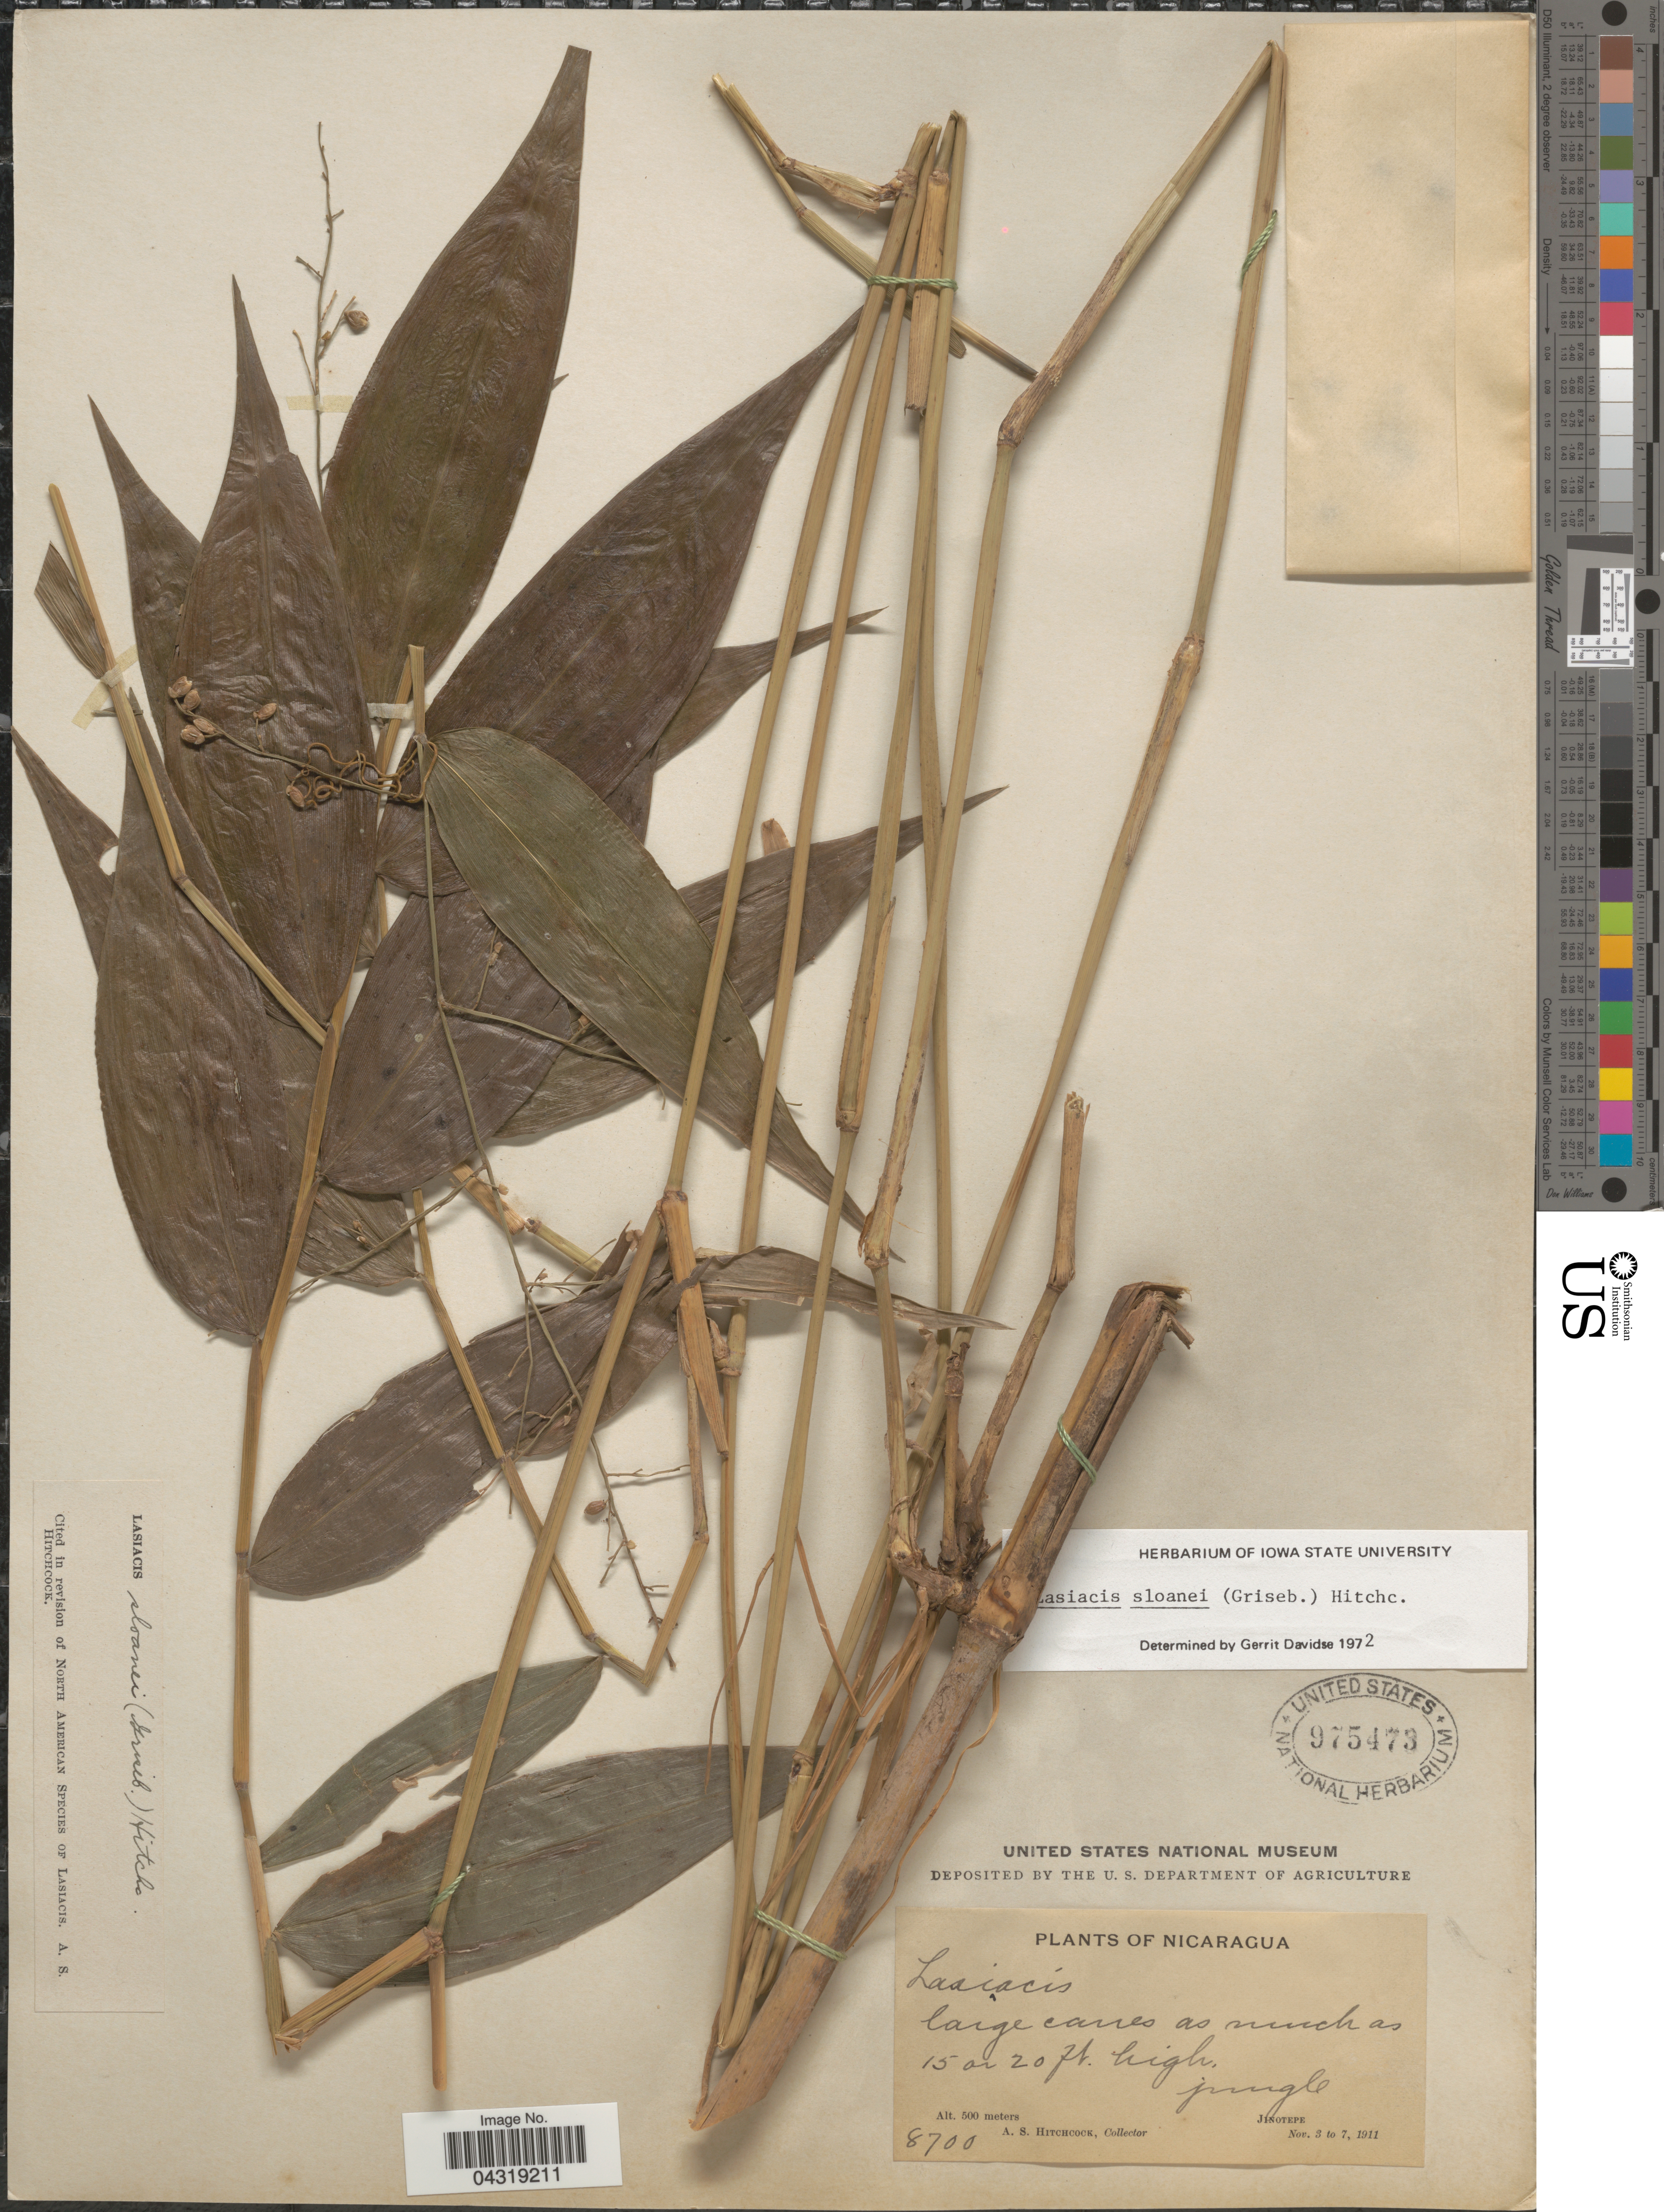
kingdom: Plantae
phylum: Tracheophyta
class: Liliopsida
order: Poales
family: Poaceae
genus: Lasiacis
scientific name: Lasiacis sloanei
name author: (Griseb.) Hitchc.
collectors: A. S. Hitchcock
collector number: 8700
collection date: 1911-11-03/1911-11-07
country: Nicaragua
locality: Jungle. Jinotepe.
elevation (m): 500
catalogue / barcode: US 975473